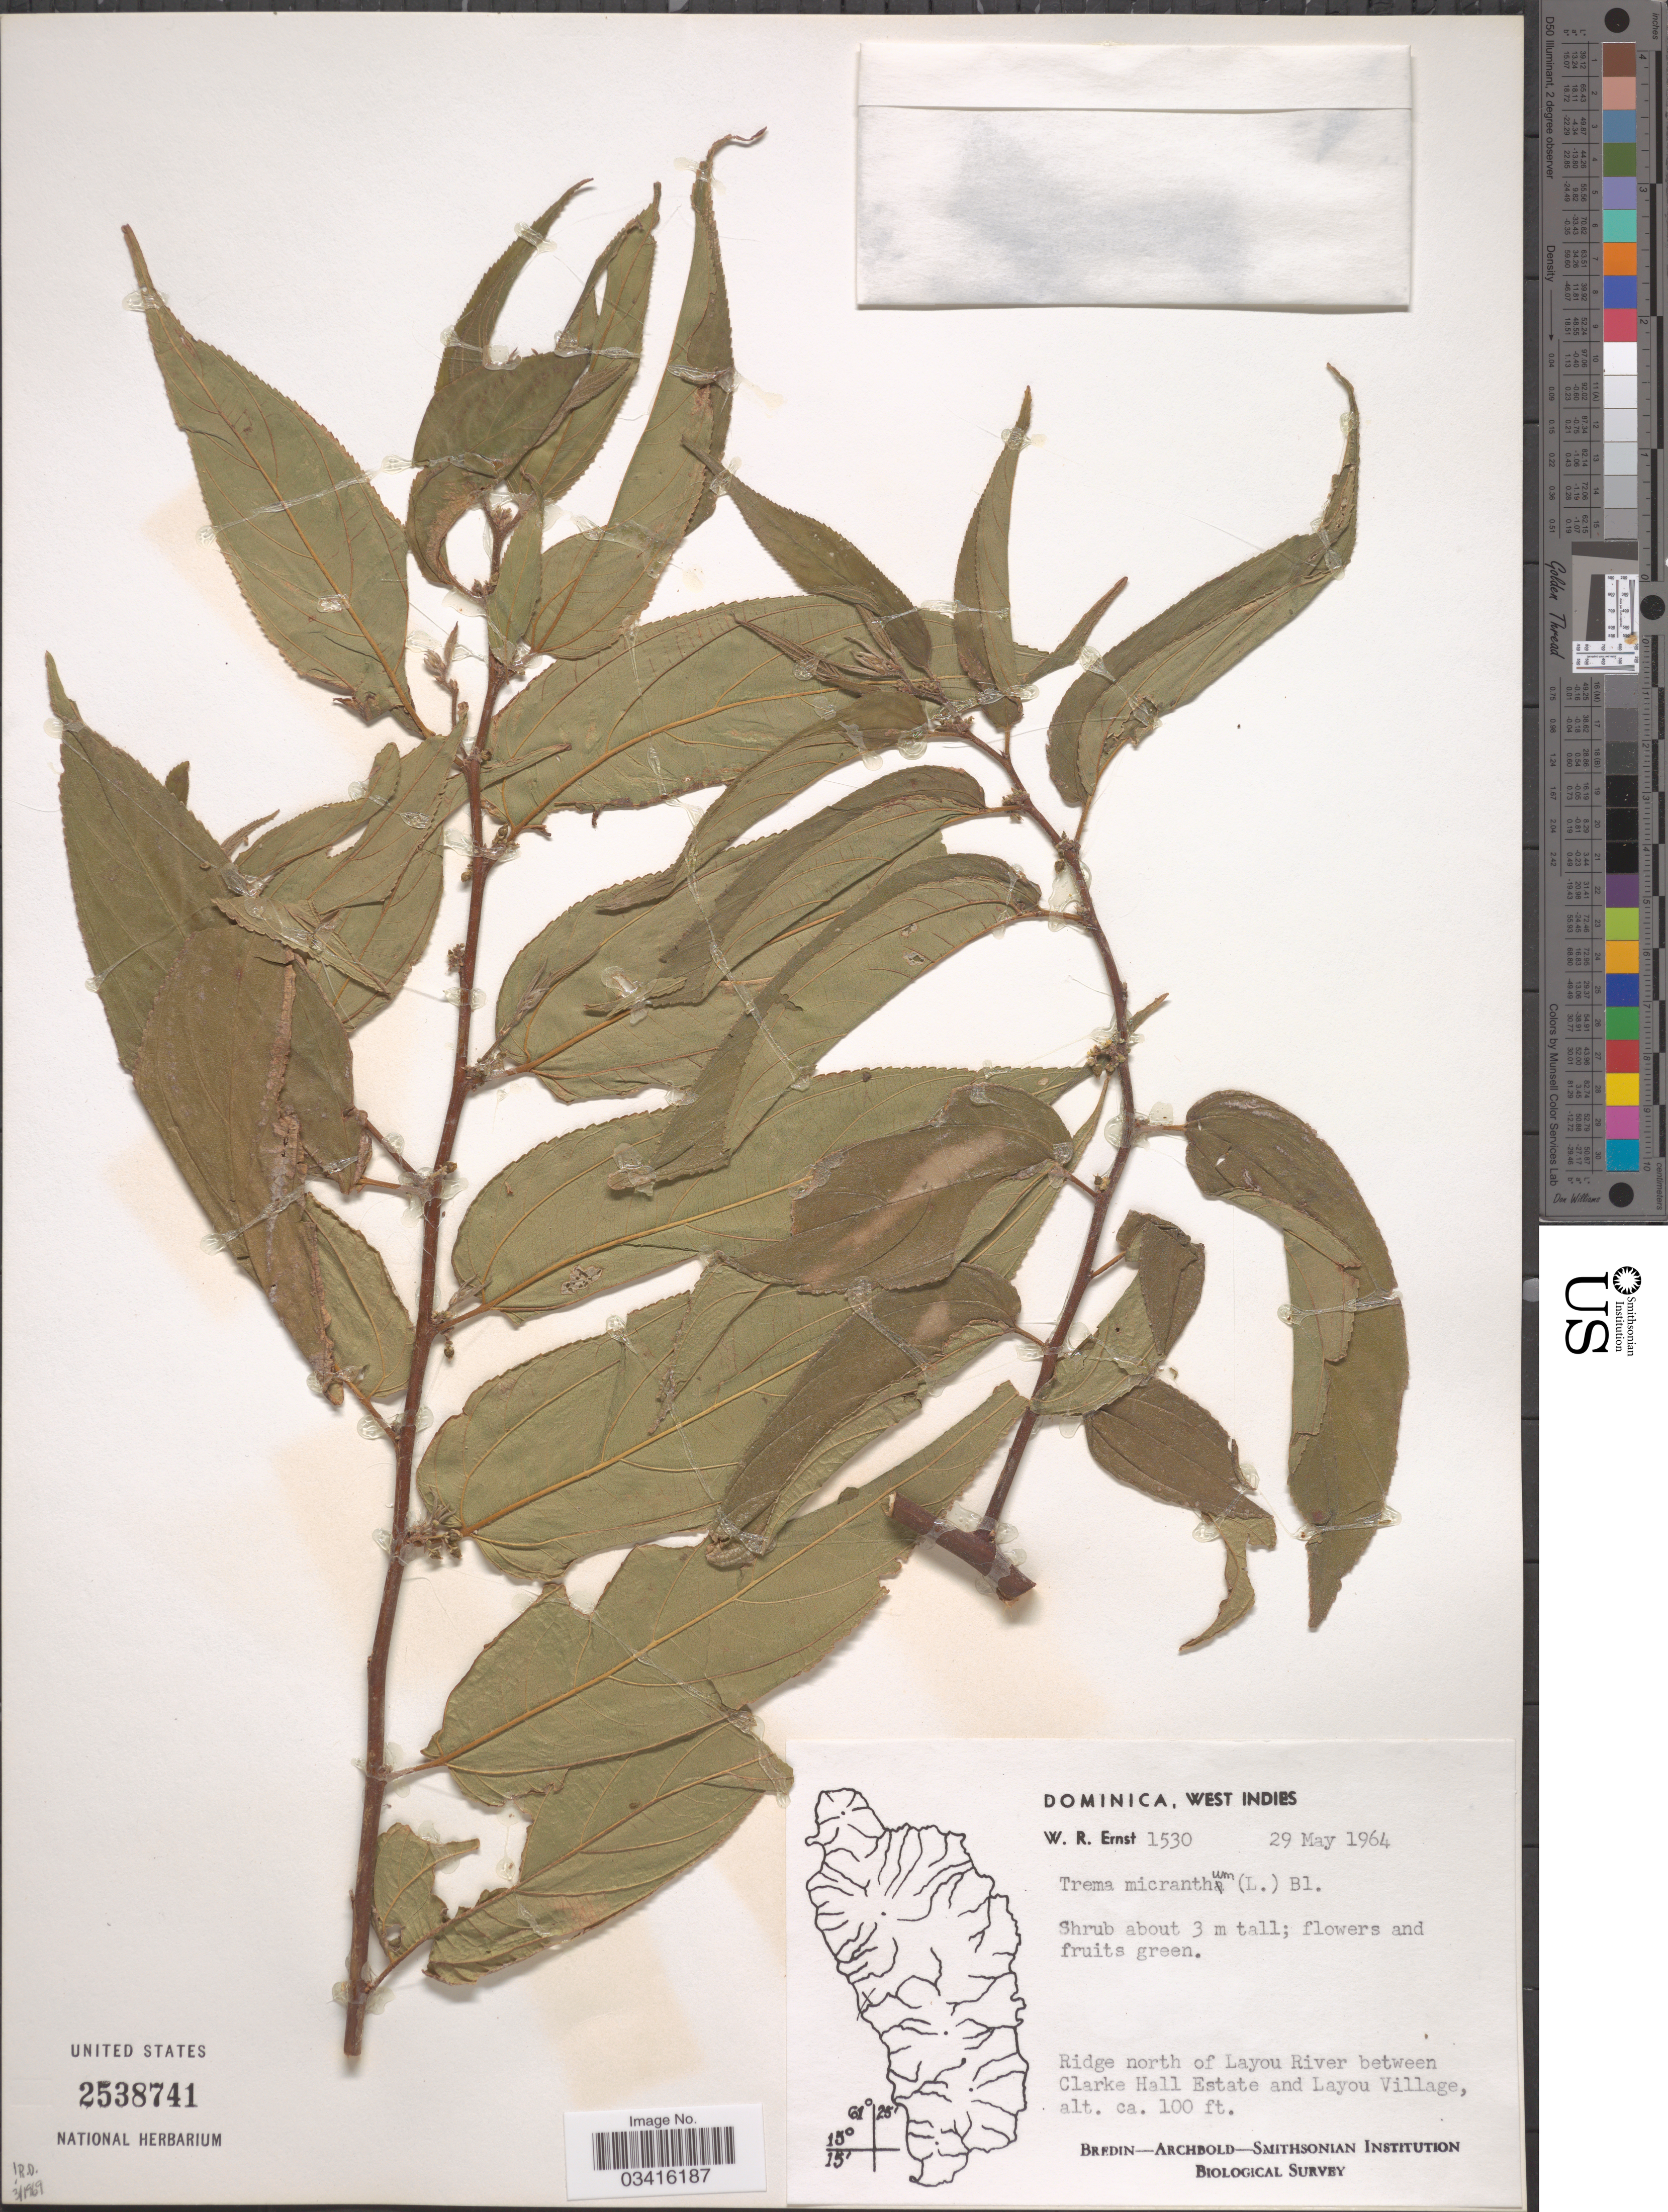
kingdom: Plantae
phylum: Tracheophyta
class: Magnoliopsida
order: Rosales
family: Cannabaceae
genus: Trema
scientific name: Trema micranthum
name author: (L.) Blume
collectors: W. R. Ernst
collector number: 1530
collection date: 1964-05-29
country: Dominica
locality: Ridge north of Layou River between Clarke Hall Estate and Layou Village.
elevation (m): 30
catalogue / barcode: US 2538741